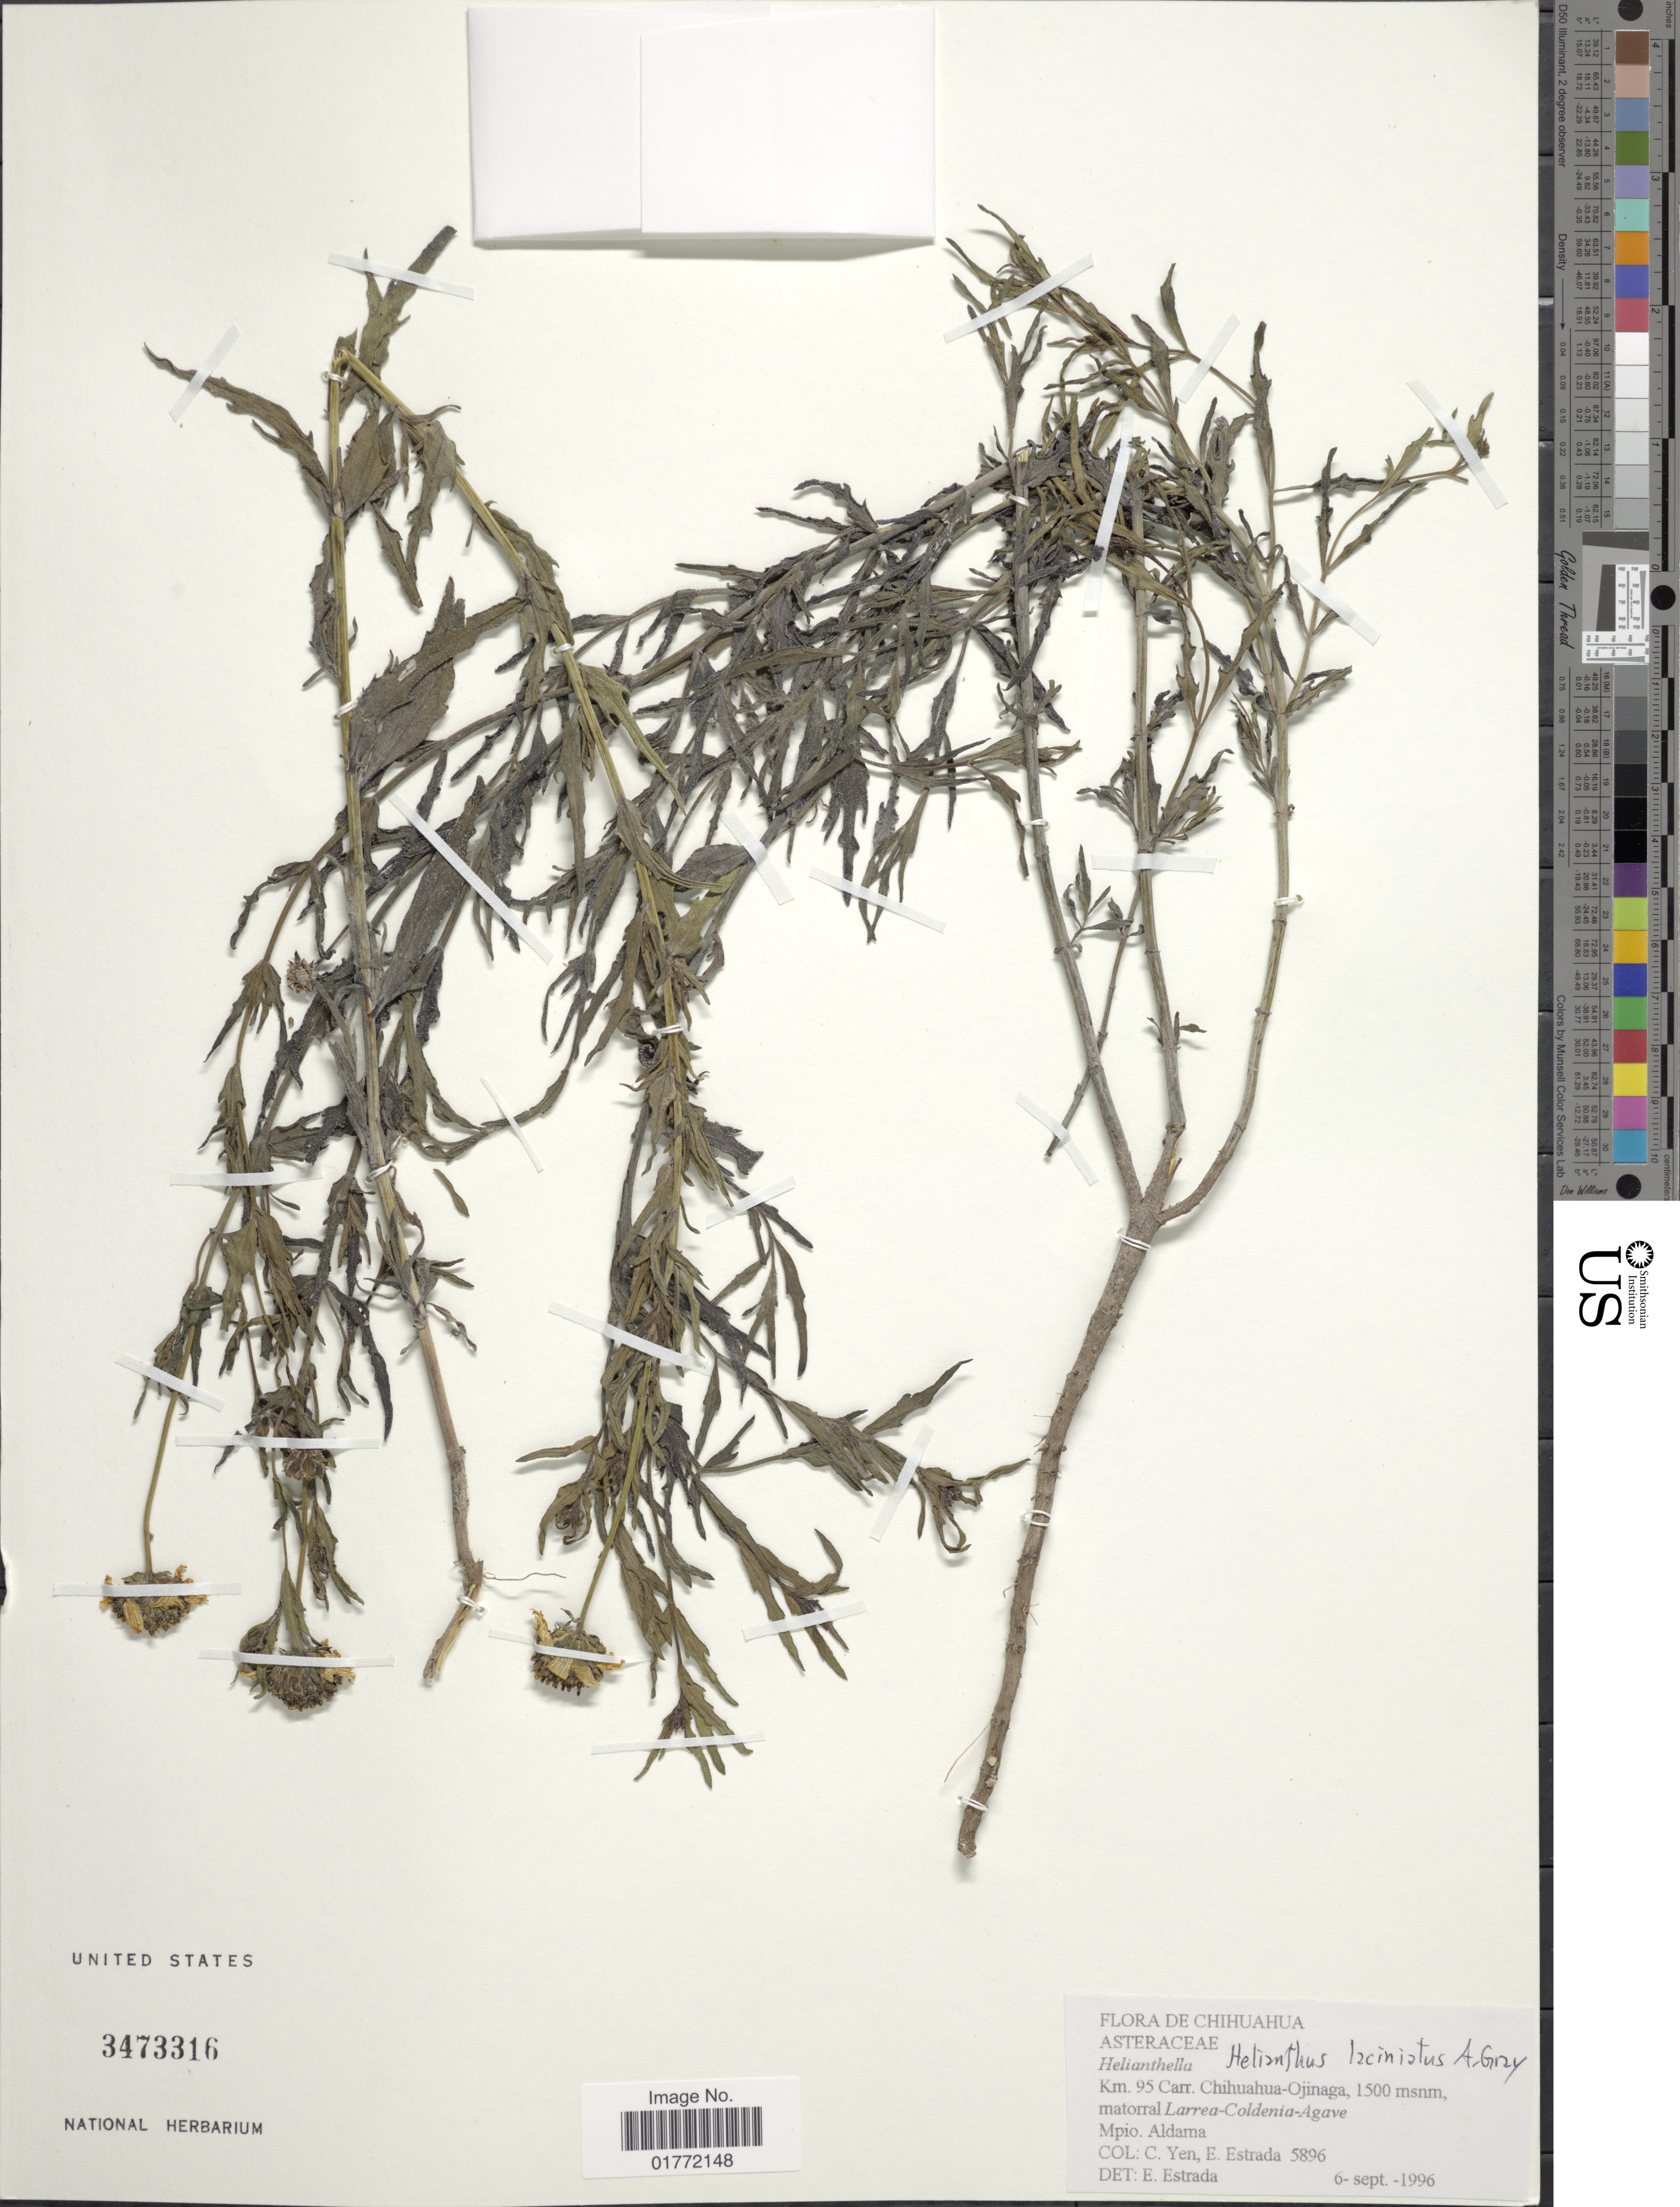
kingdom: Plantae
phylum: Tracheophyta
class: Magnoliopsida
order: Asterales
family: Asteraceae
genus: Helianthus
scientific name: Helianthus laciniatus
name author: A. Gray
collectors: C. Yen & E. Estrada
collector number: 5896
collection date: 1996-09-06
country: Mexico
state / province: Chihuahua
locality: Km. 95 Carr. Chihuahua-Ojinaga, Mpio. Aldama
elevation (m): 1500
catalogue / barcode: US 3473316